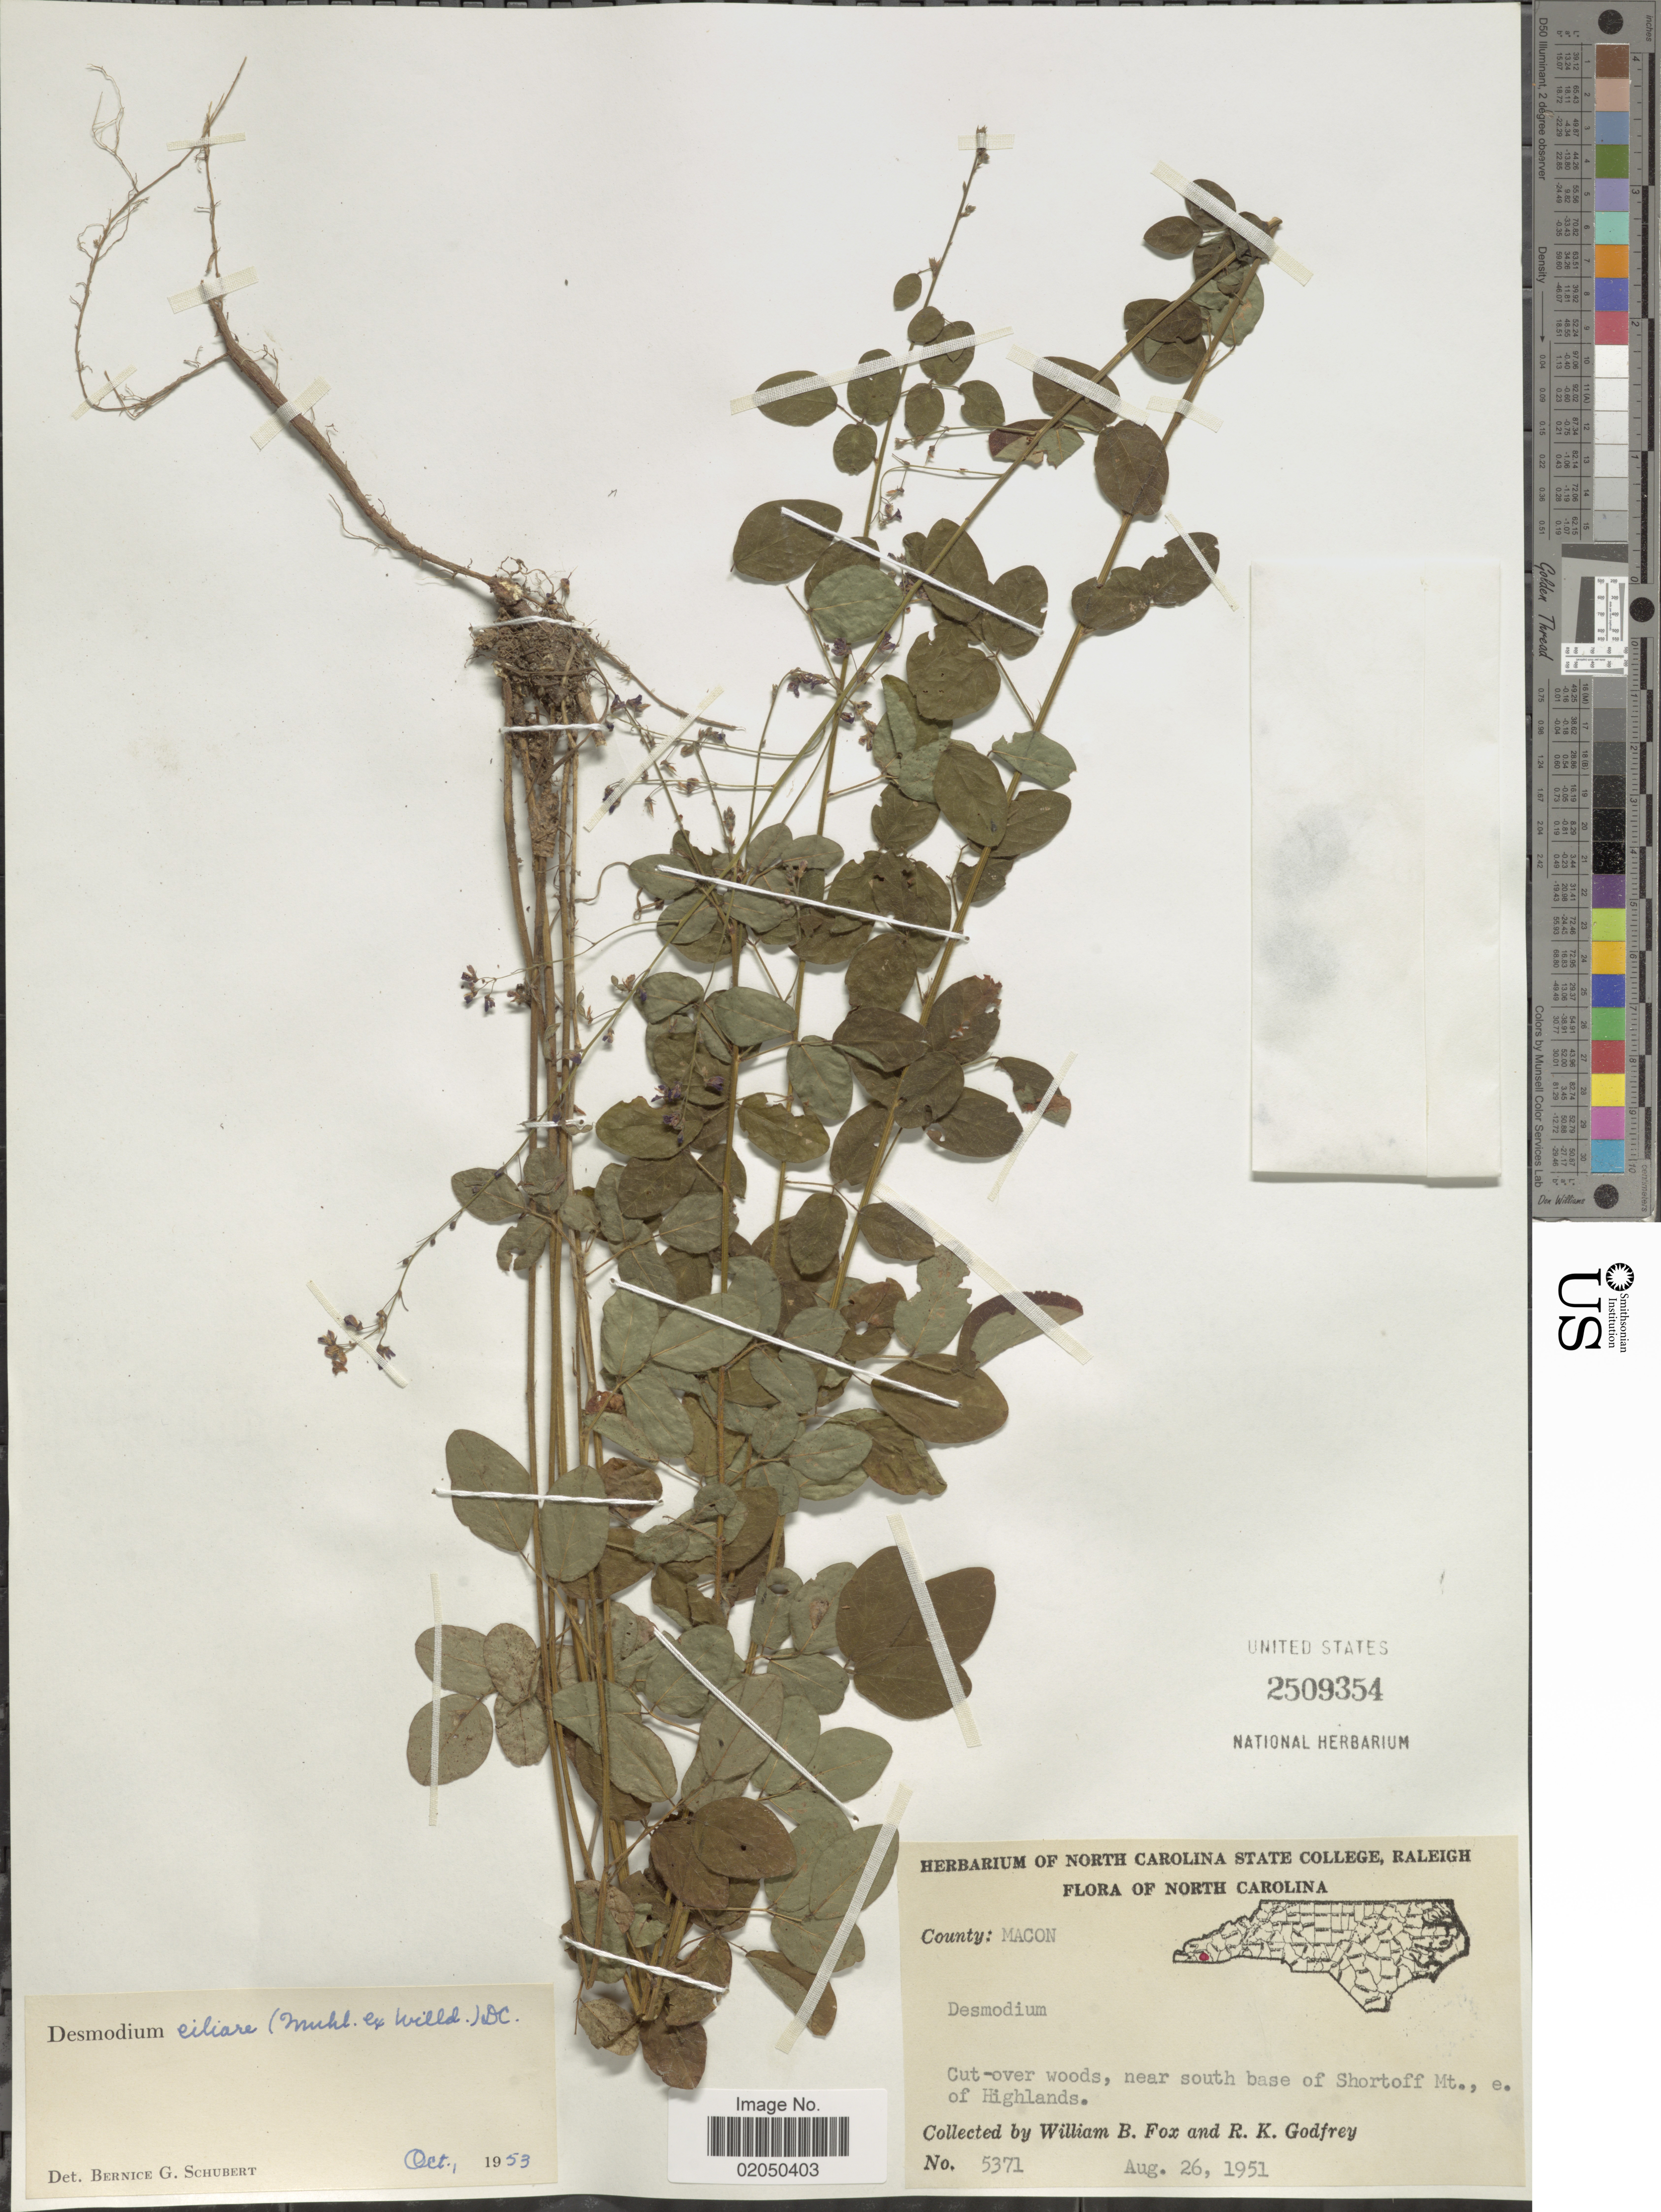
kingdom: Plantae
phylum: Tracheophyta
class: Magnoliopsida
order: Fabales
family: Fabaceae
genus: Desmodium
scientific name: Desmodium ciliare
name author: (Muhl. ex Willd.) DC.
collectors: W. B. Fox & R. K. Godfrey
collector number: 5371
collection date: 1951-08-26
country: United States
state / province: North Carolina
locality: County: Macon, near south base of Shortoff Mt., e. of Highlands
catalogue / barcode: US 2509354